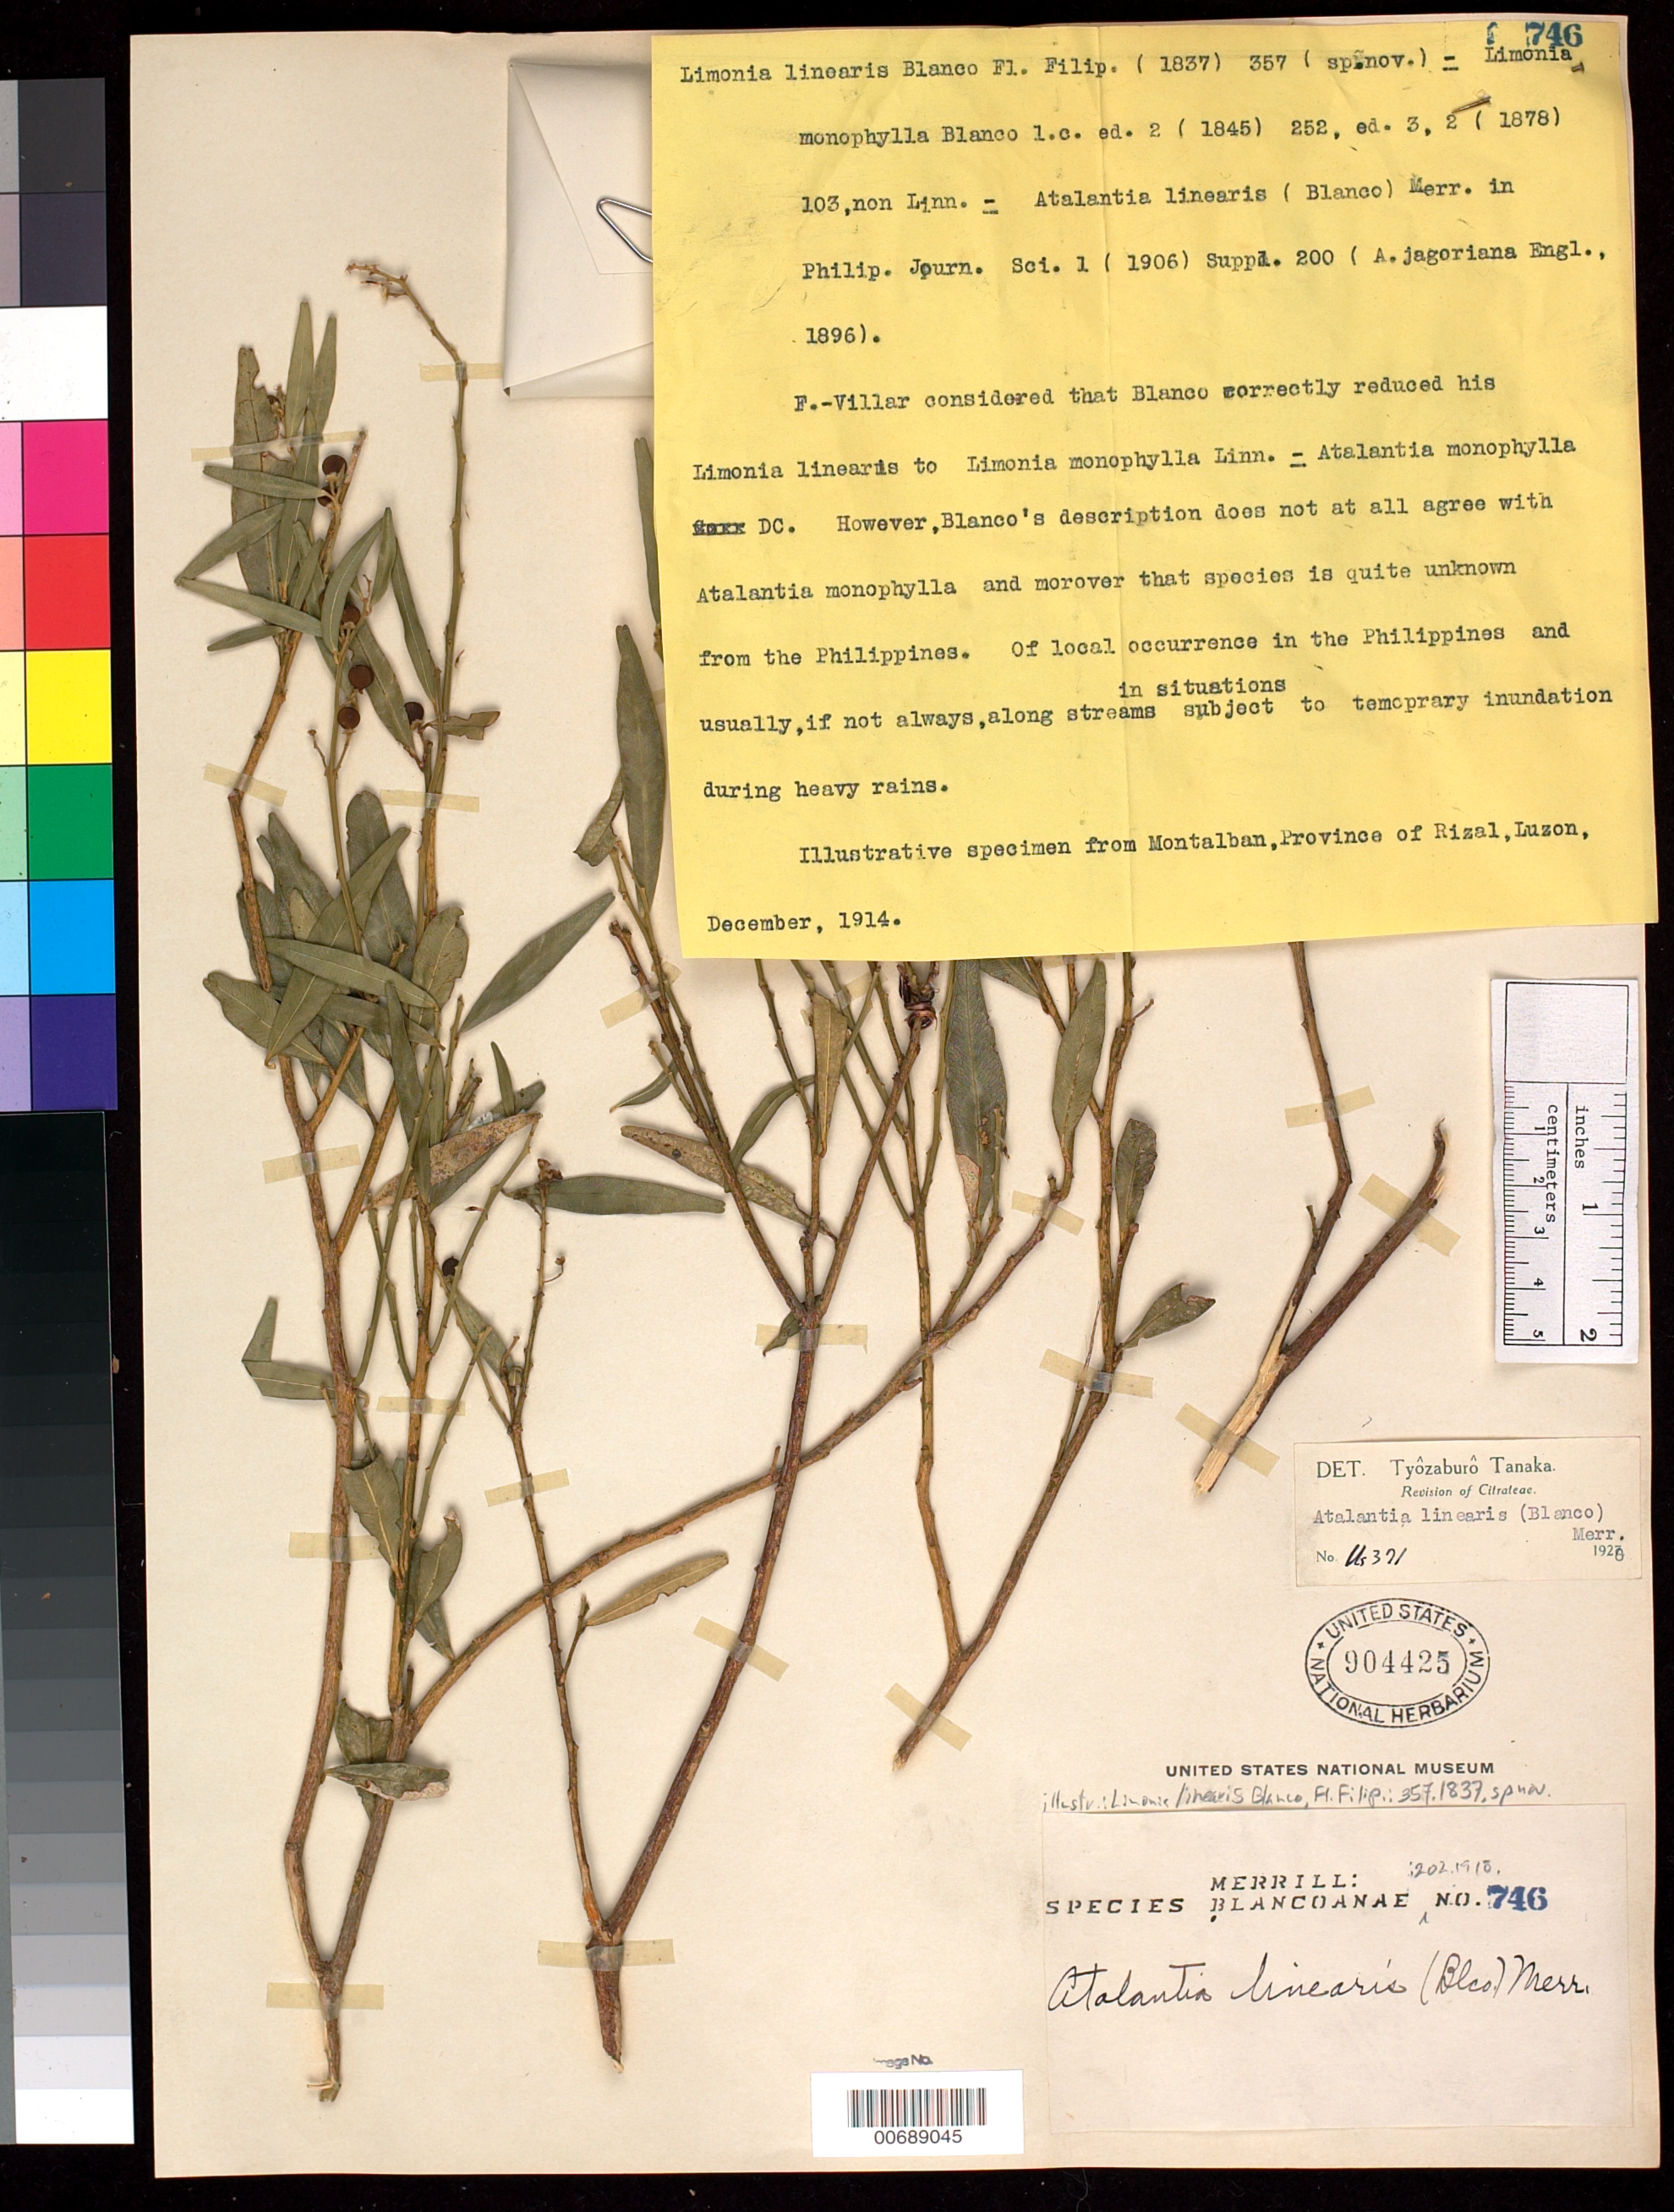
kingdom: Plantae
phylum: Tracheophyta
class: Magnoliopsida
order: Sapindales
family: Rutaceae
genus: Atalantia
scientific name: Atalantia linearis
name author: (Blanco) Merr.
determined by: Tanaka, --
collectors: E. D. Merrill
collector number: Sp. Blancoan. 0746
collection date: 1914-12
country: Philippines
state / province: Calabarzon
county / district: Rizal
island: Luzon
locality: Montalban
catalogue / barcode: US 904425